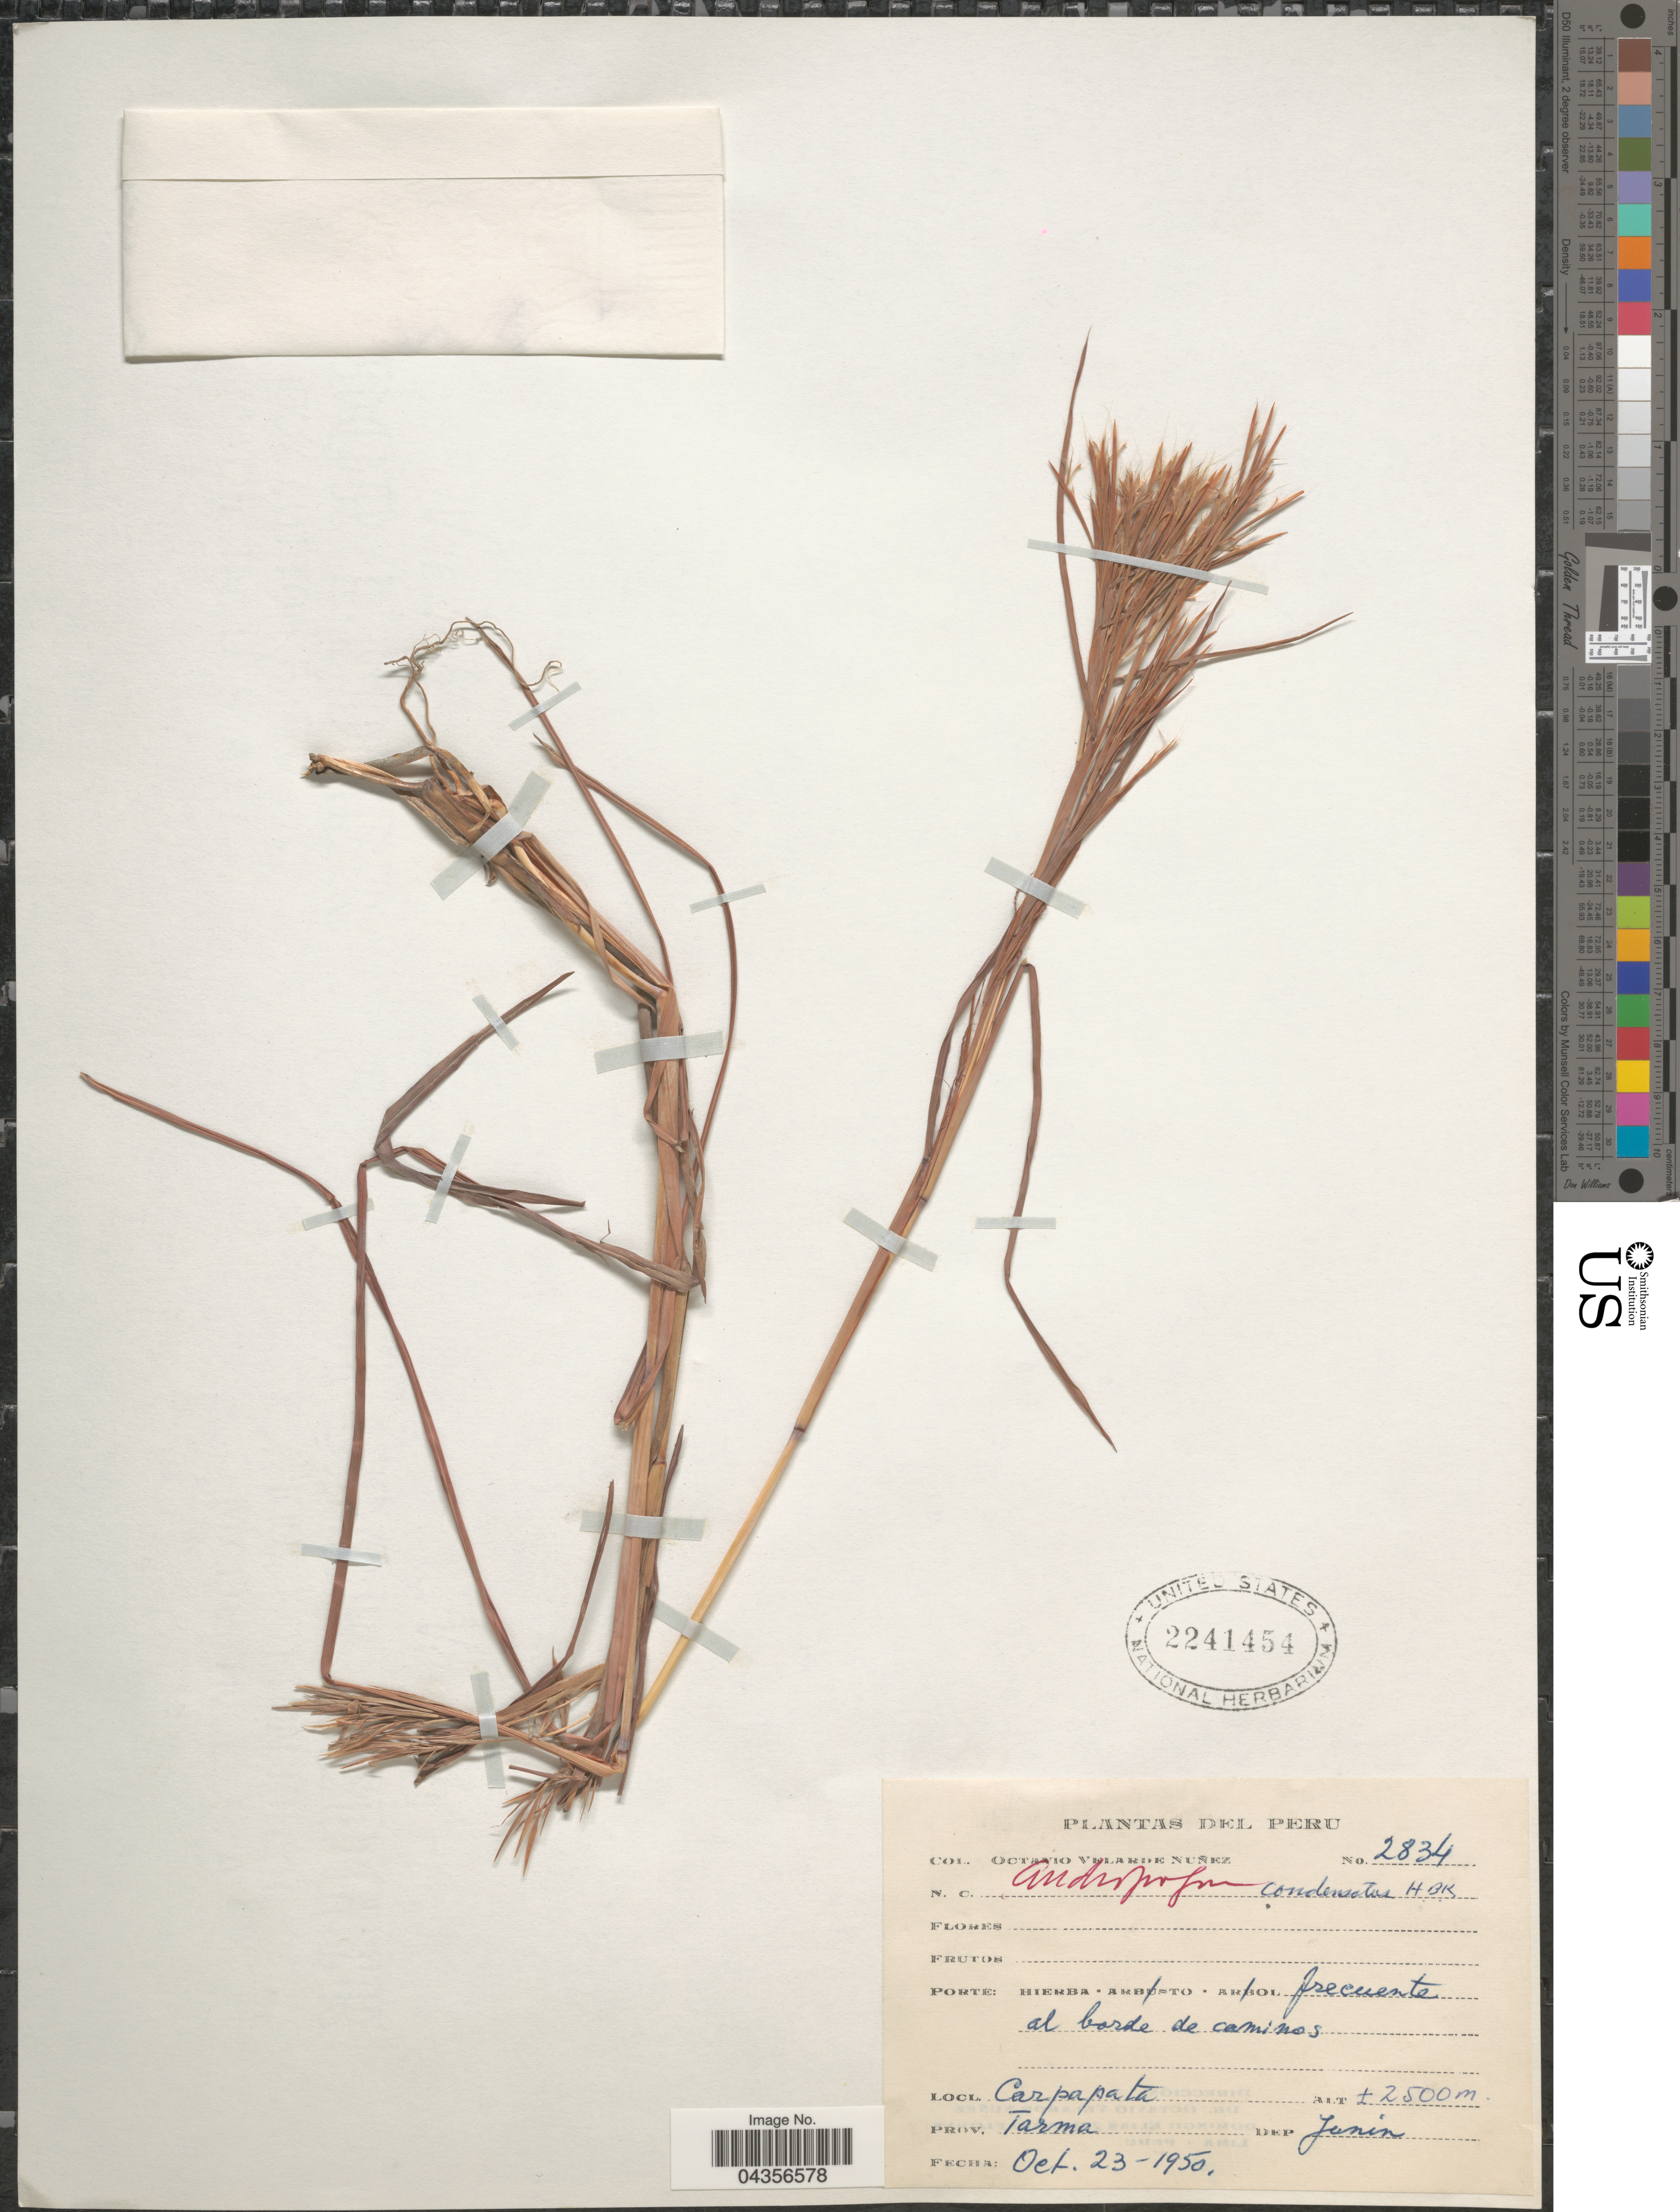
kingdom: Plantae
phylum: Tracheophyta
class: Liliopsida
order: Poales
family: Poaceae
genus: Schizachyrium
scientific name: Schizachyrium microstachyum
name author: (Desv. ex Ham.) Roseng. et al.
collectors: O. Nuñez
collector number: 2834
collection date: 1950-10-23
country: Peru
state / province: Junín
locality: Carpapata. Prov. Tarma. Dep. Junin.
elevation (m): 2500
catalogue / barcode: US 2241454